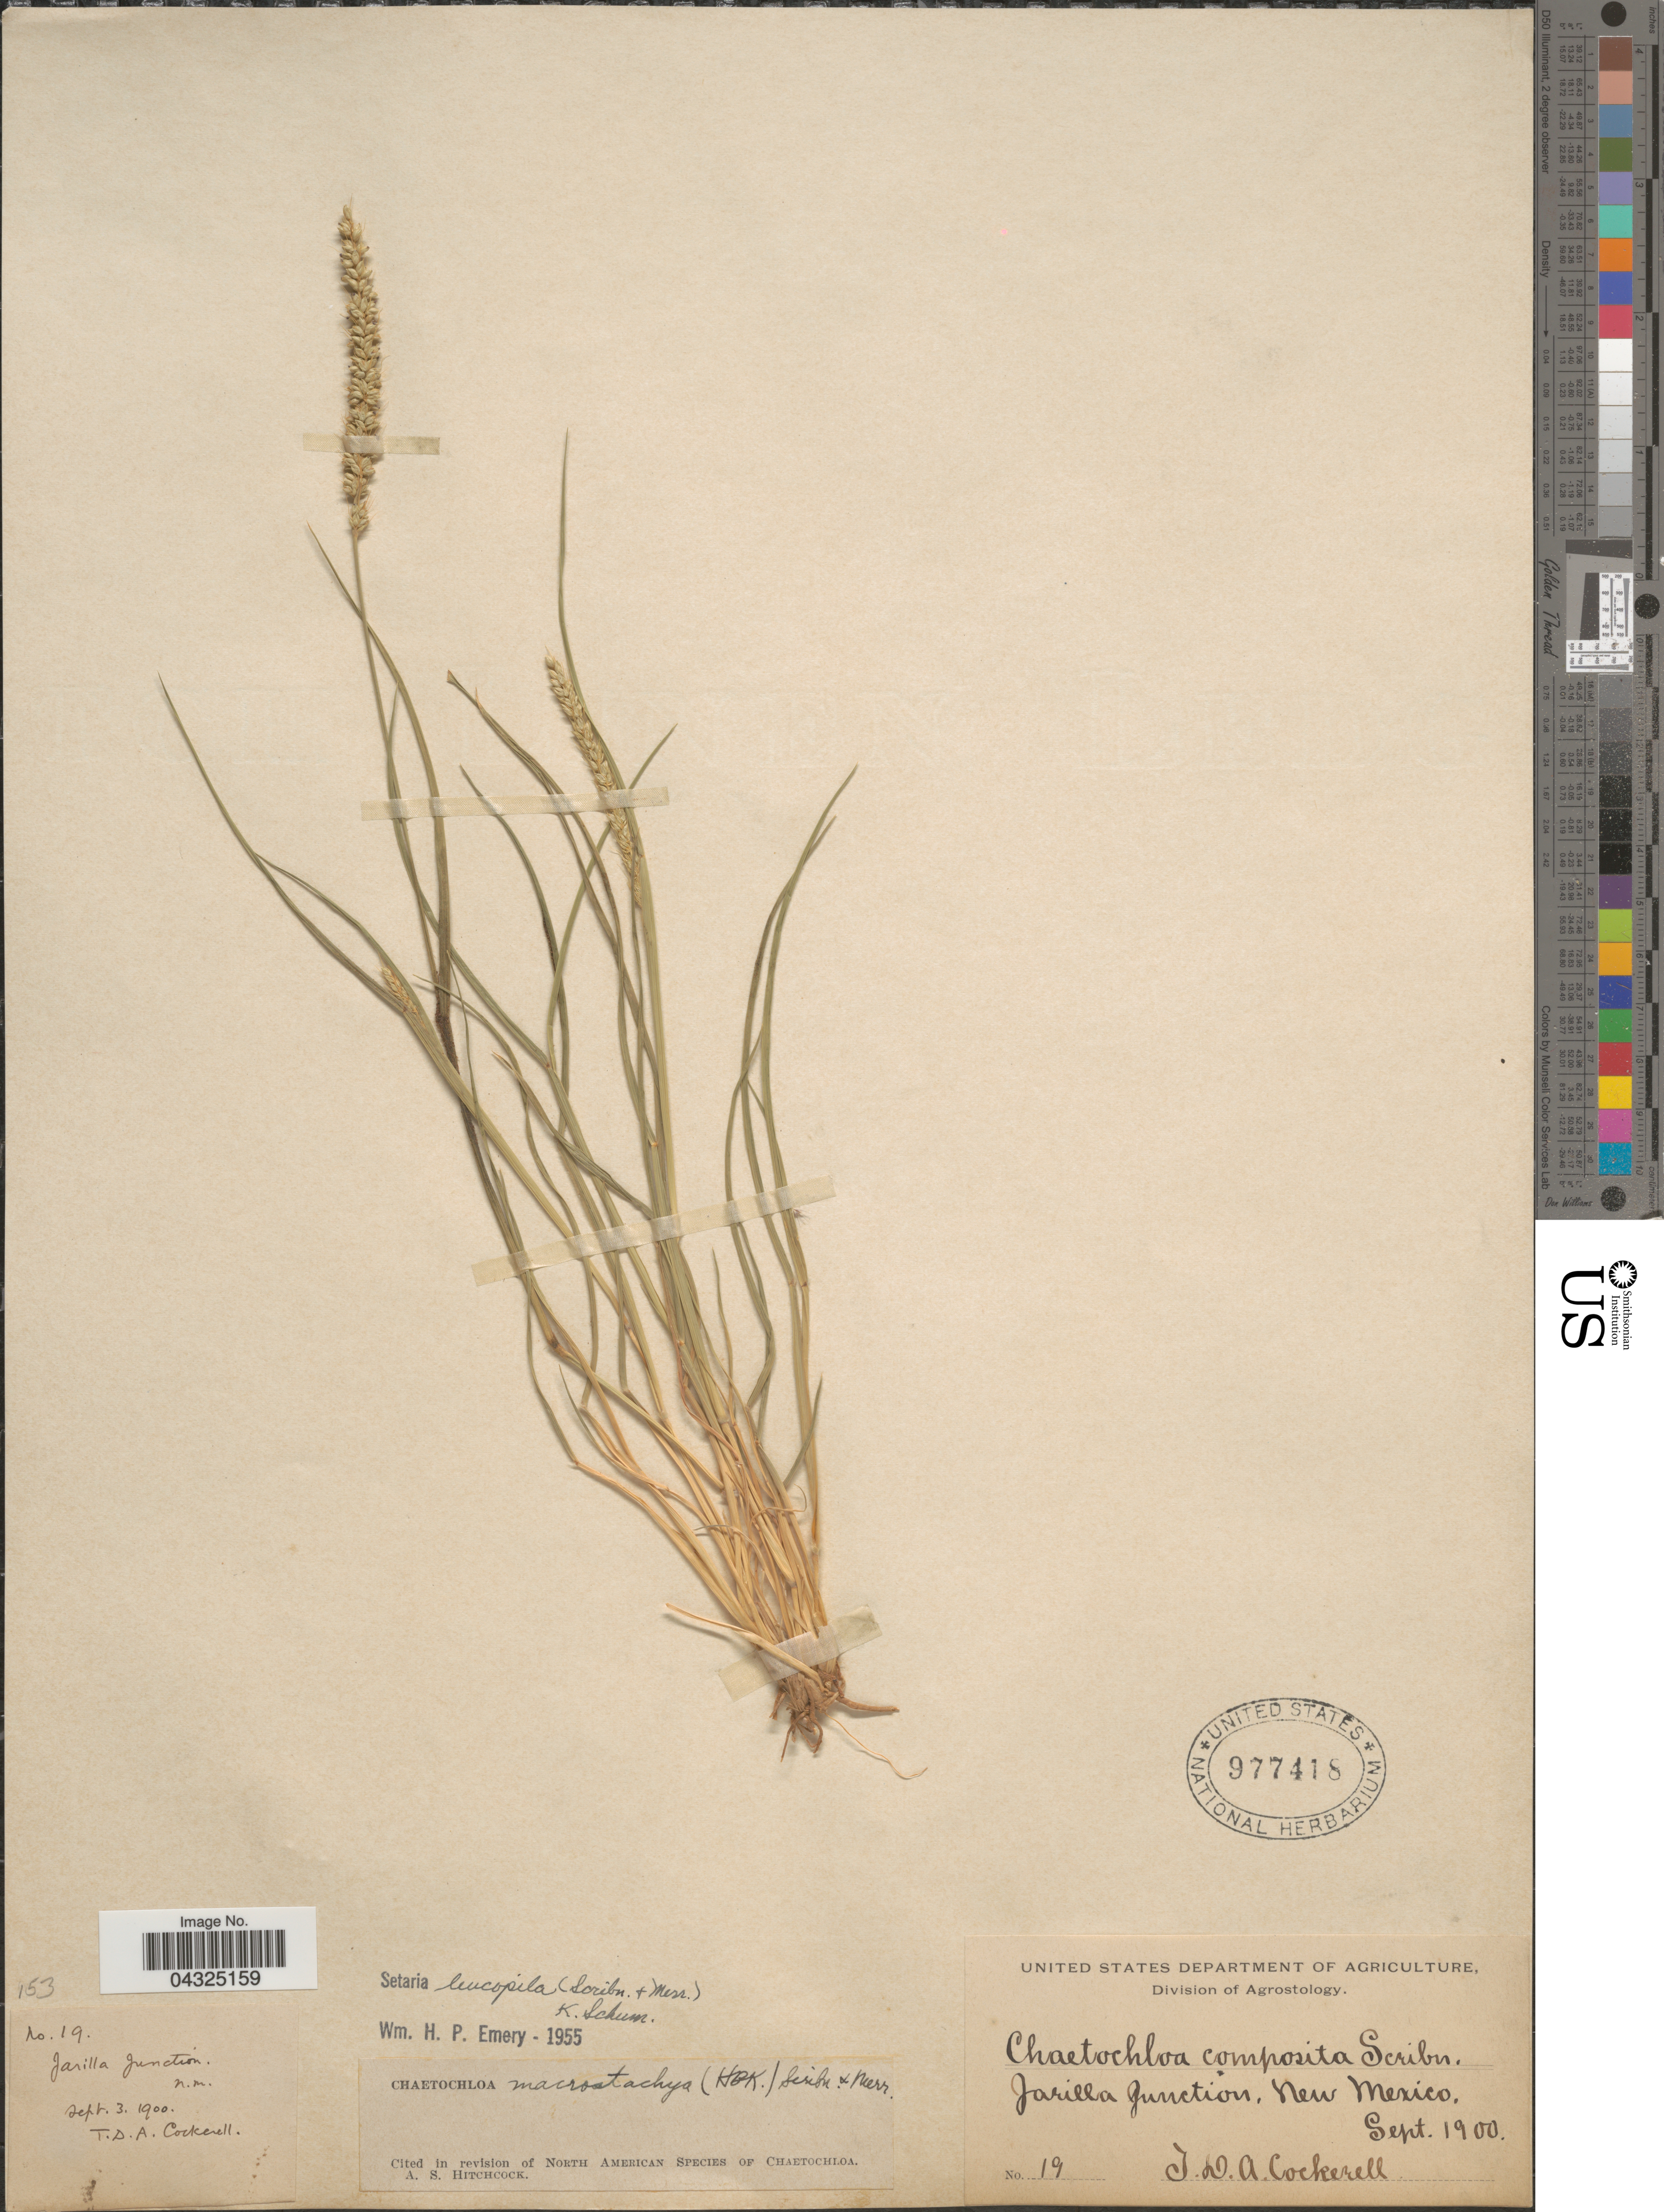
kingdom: Plantae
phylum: Tracheophyta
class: Liliopsida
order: Poales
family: Poaceae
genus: Setaria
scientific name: Setaria leucopila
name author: (Scribn. & Merr.) K. Schum.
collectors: T. Cockerell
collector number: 19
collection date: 1900-09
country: United States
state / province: New Mexico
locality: Jarilla Junction.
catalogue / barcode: US 977418